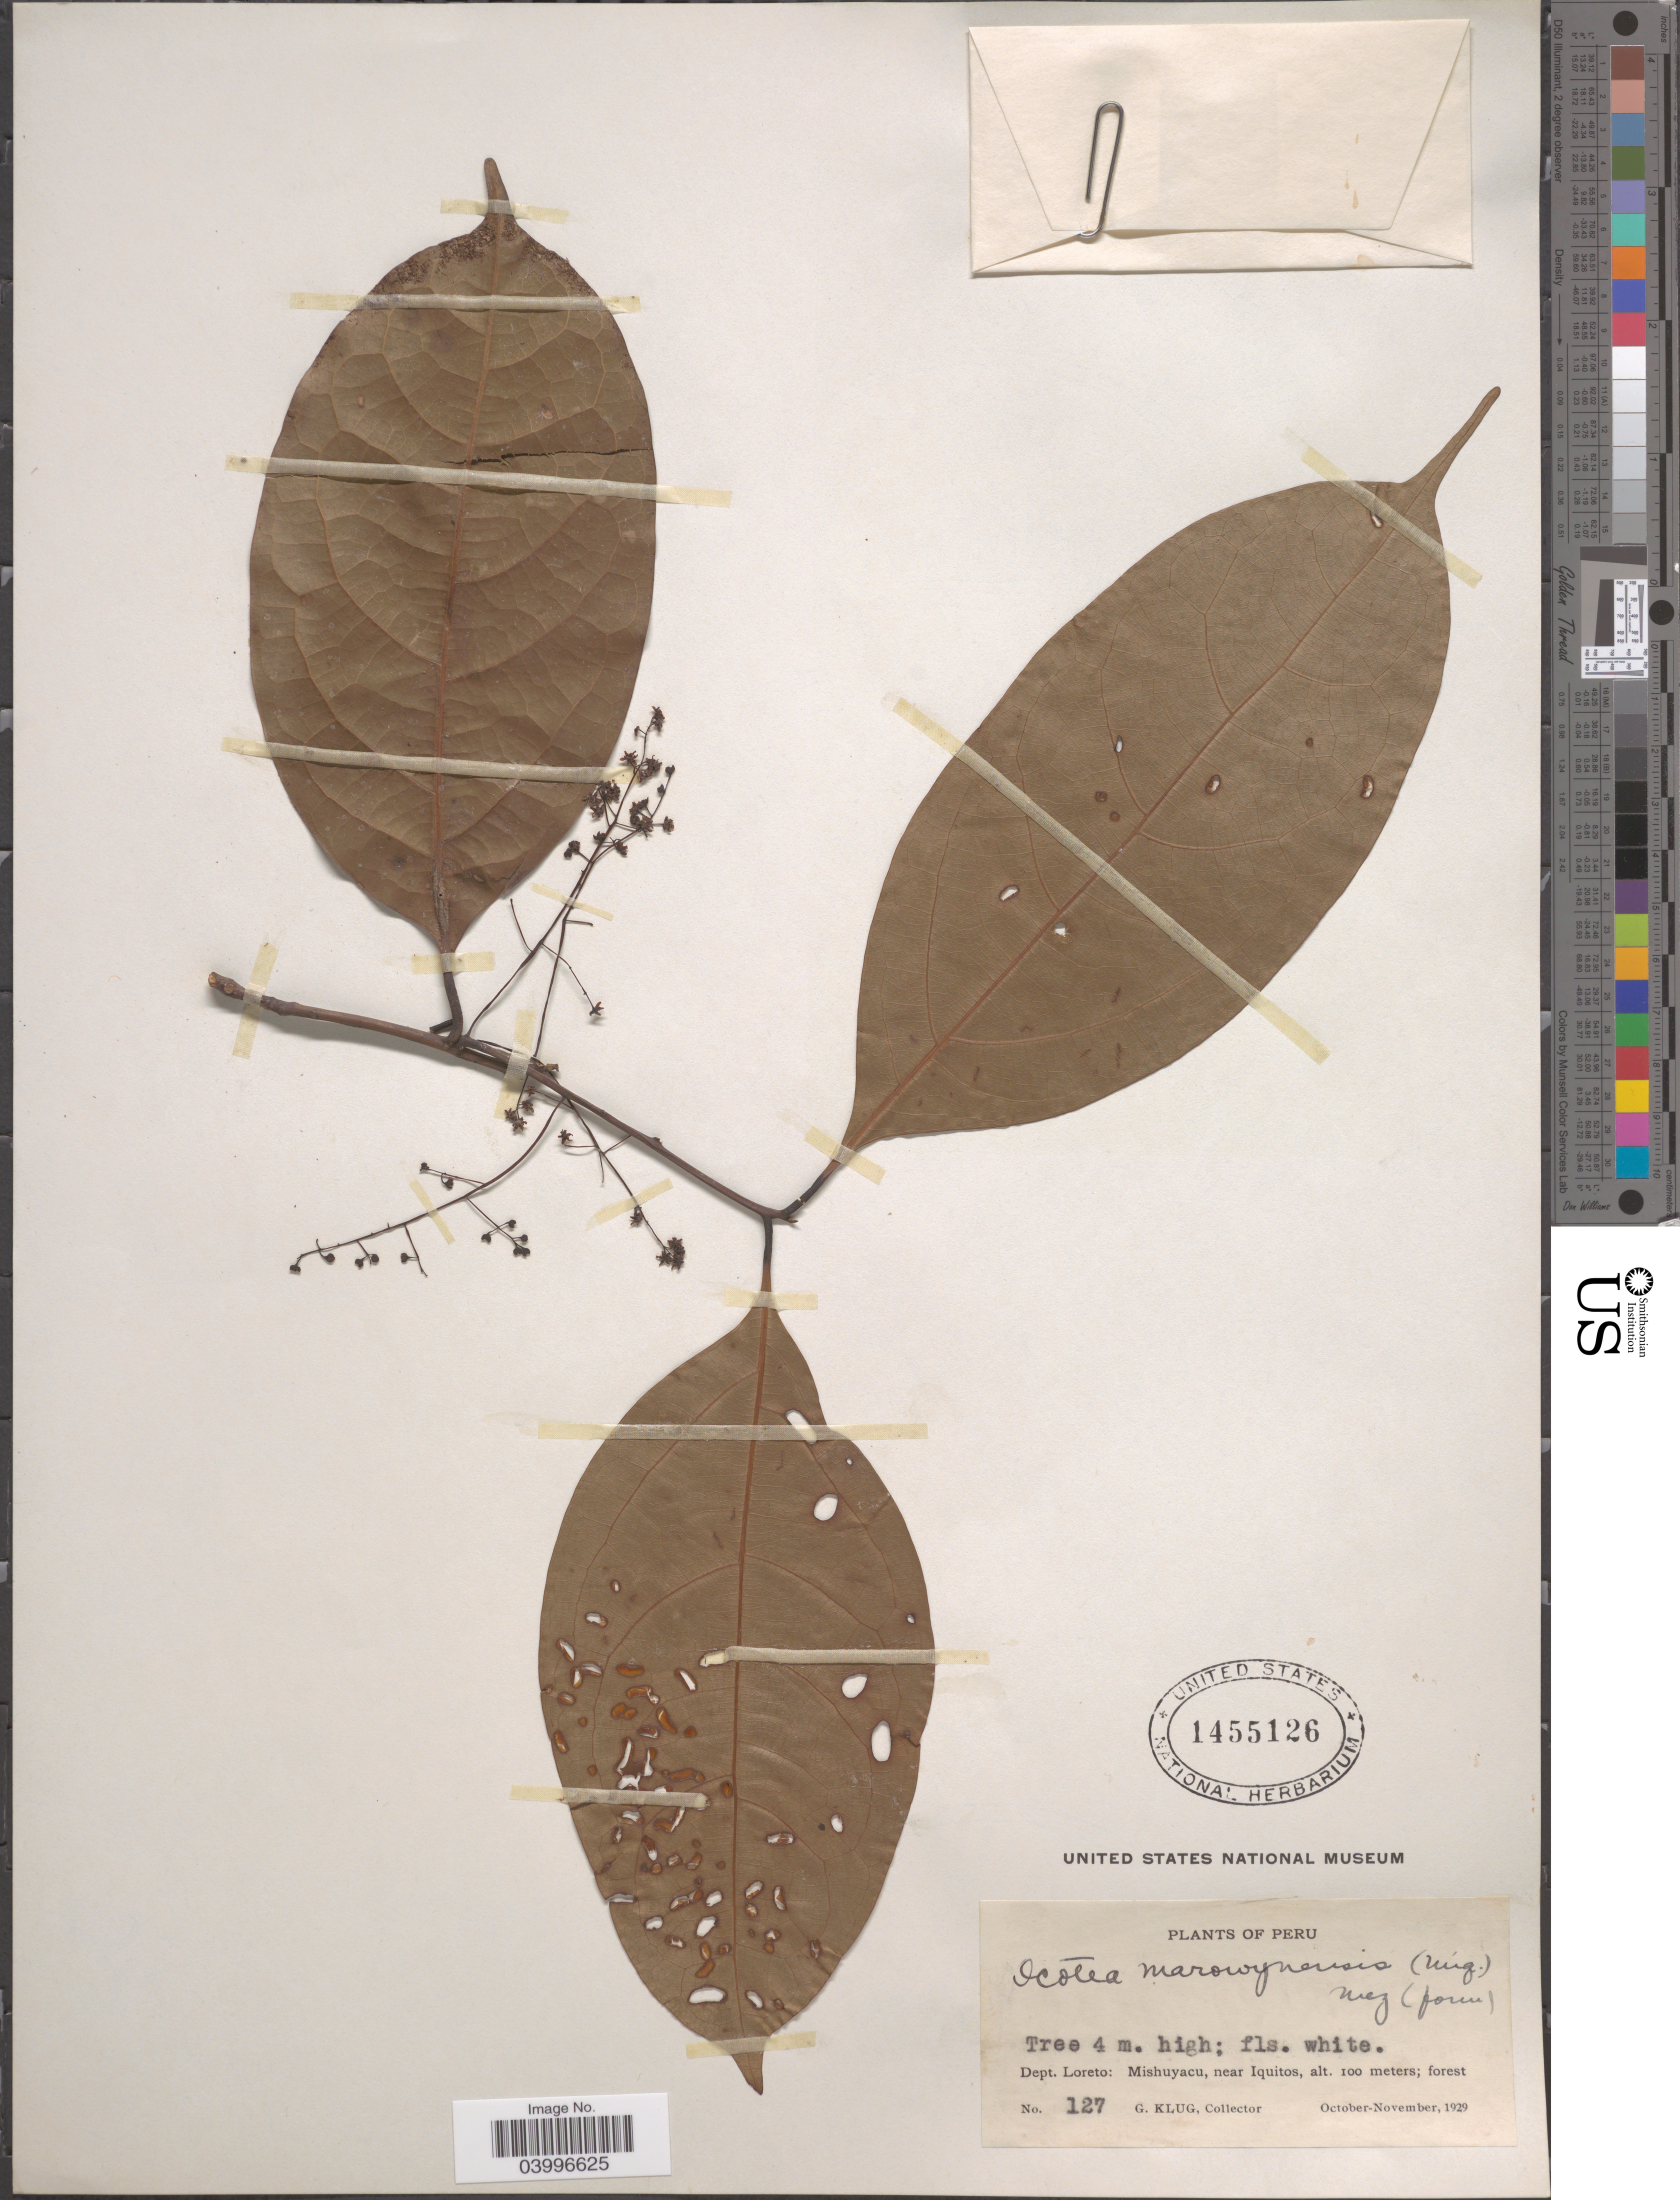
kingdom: Plantae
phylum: Tracheophyta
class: Magnoliopsida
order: Laurales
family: Lauraceae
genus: Ocotea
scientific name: Ocotea marowynensis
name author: (Miq. & Nees) Mez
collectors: G. Klug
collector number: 127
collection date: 1929-10/1929-11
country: Peru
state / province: Loreto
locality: Dept. Loreto: Mishuyacu, near Iquitos.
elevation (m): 100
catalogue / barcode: US 1455126